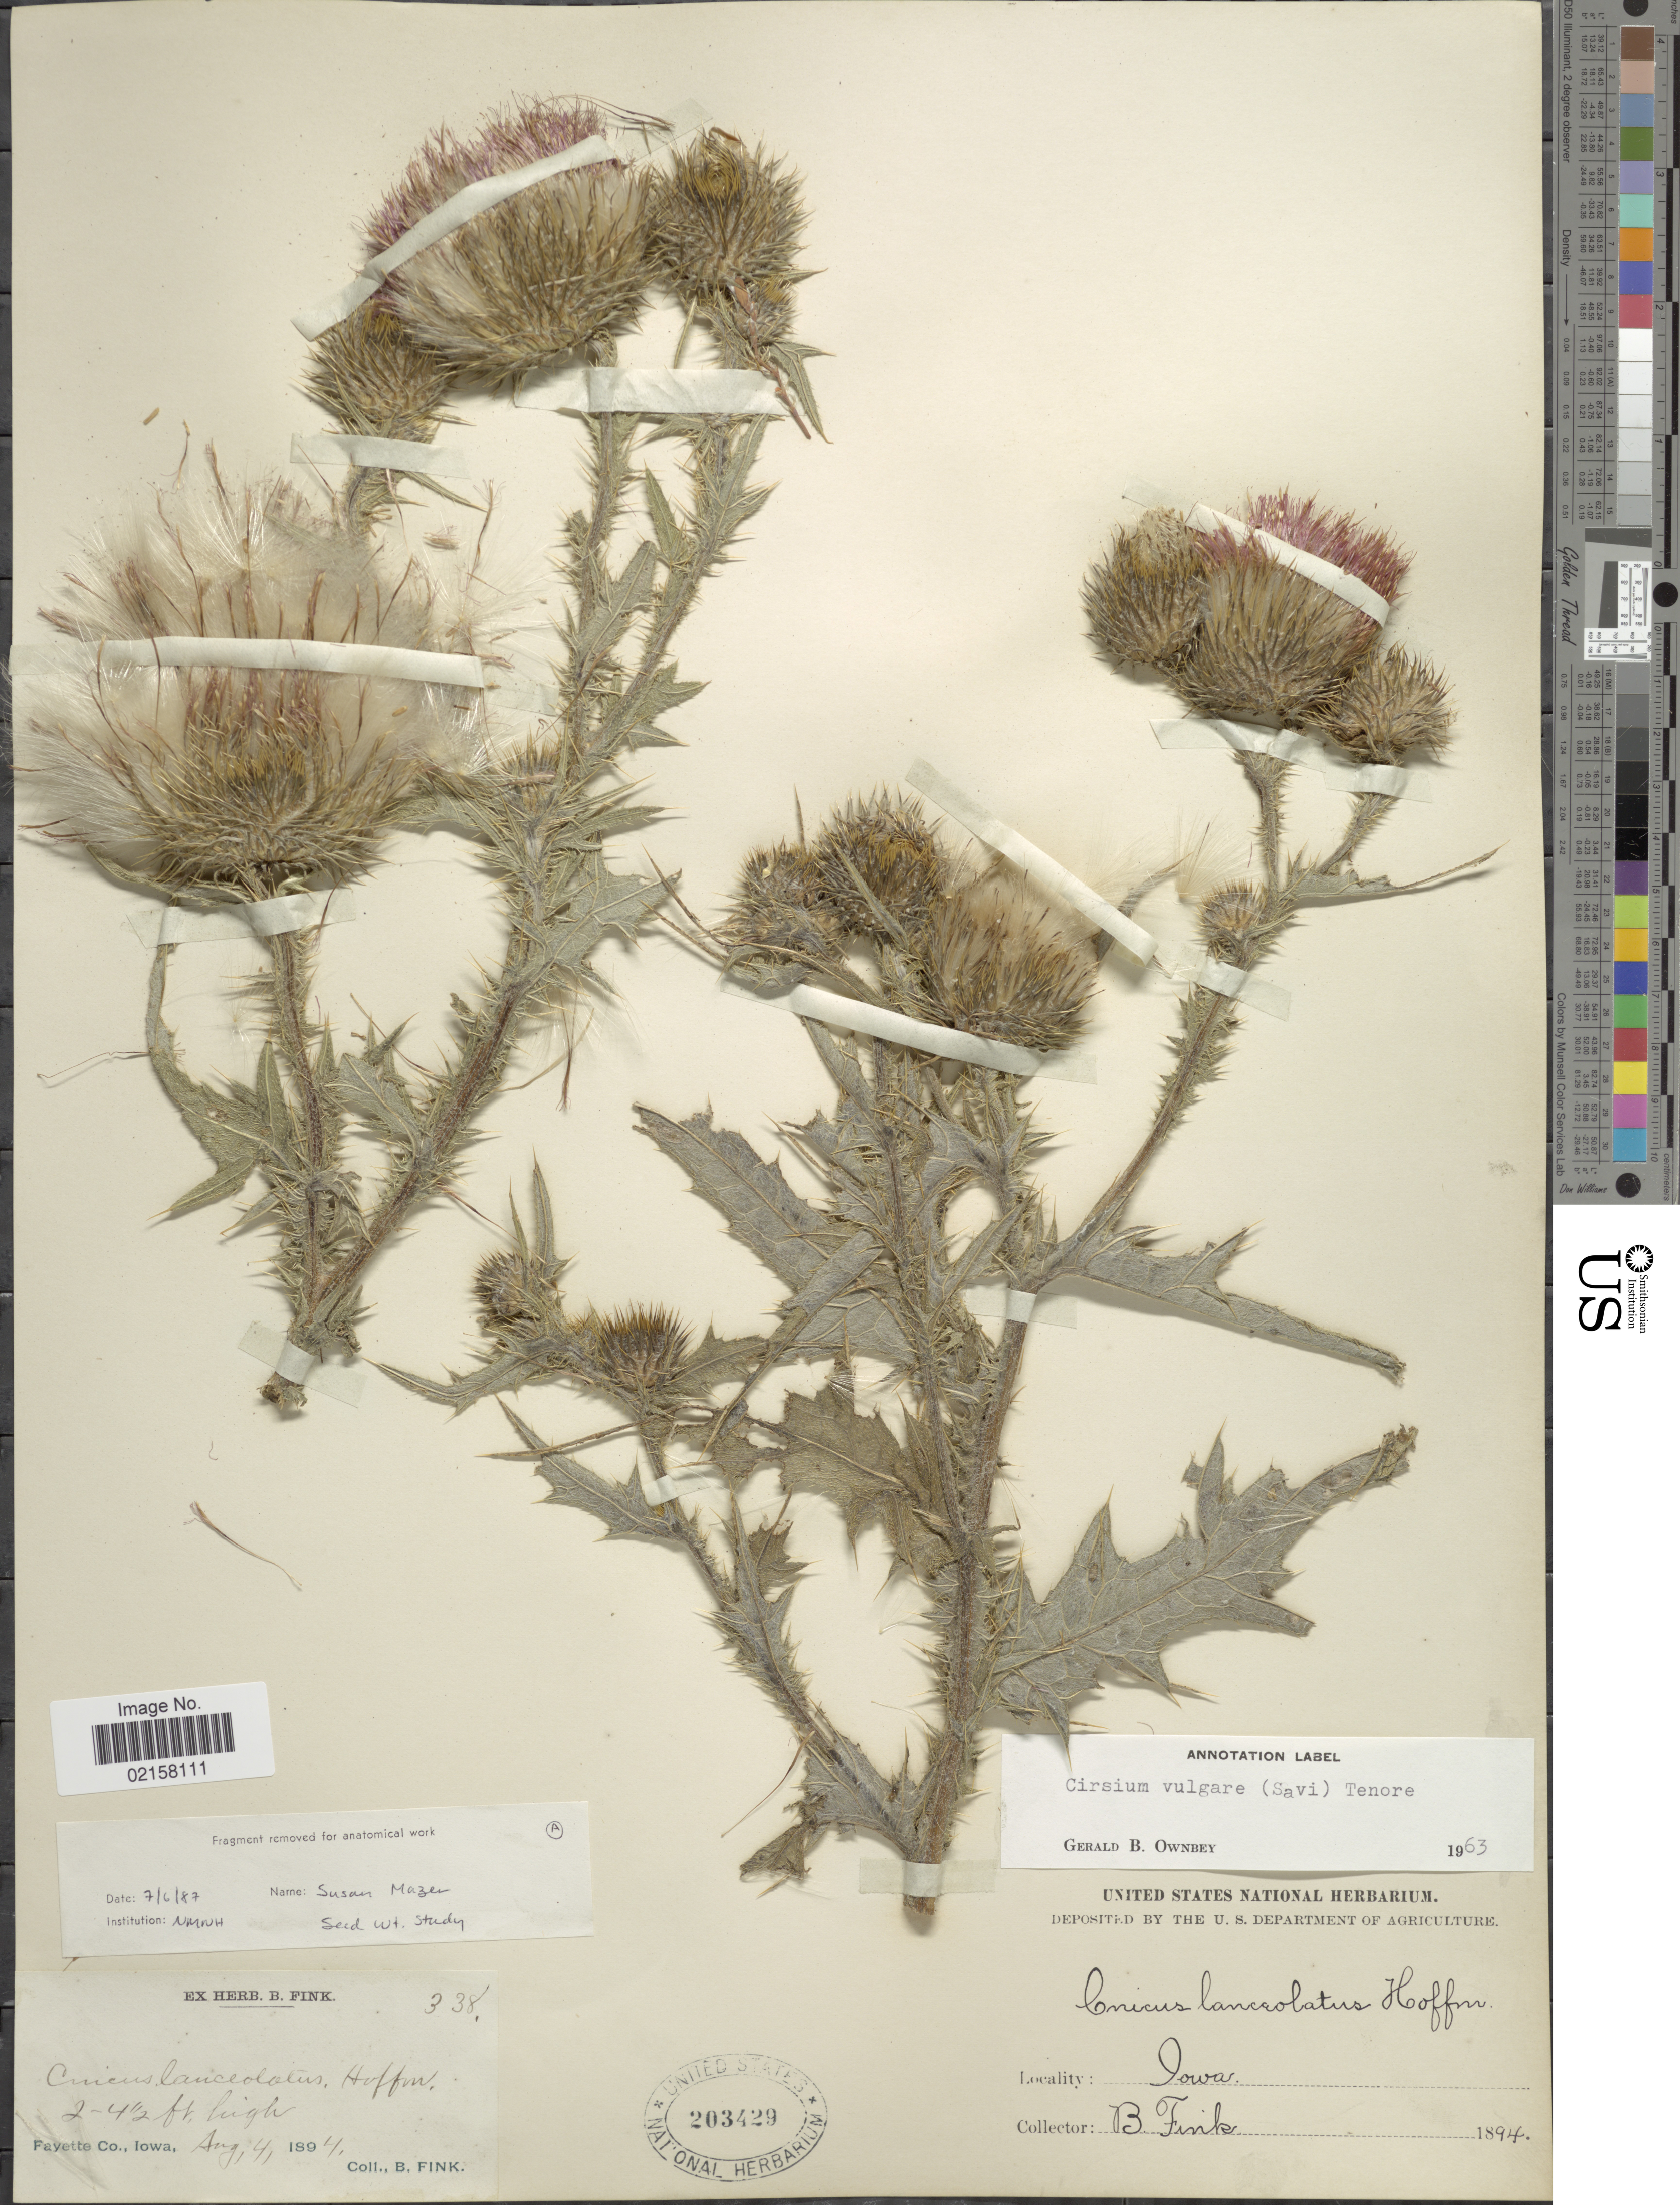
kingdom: Plantae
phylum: Tracheophyta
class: Magnoliopsida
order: Asterales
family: Asteraceae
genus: Cirsium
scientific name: Cirsium vulgare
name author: (Savi) Ten.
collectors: B. Fink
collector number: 338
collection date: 1894-08-04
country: United States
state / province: Iowa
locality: Fayette Co.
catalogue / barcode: US 203429